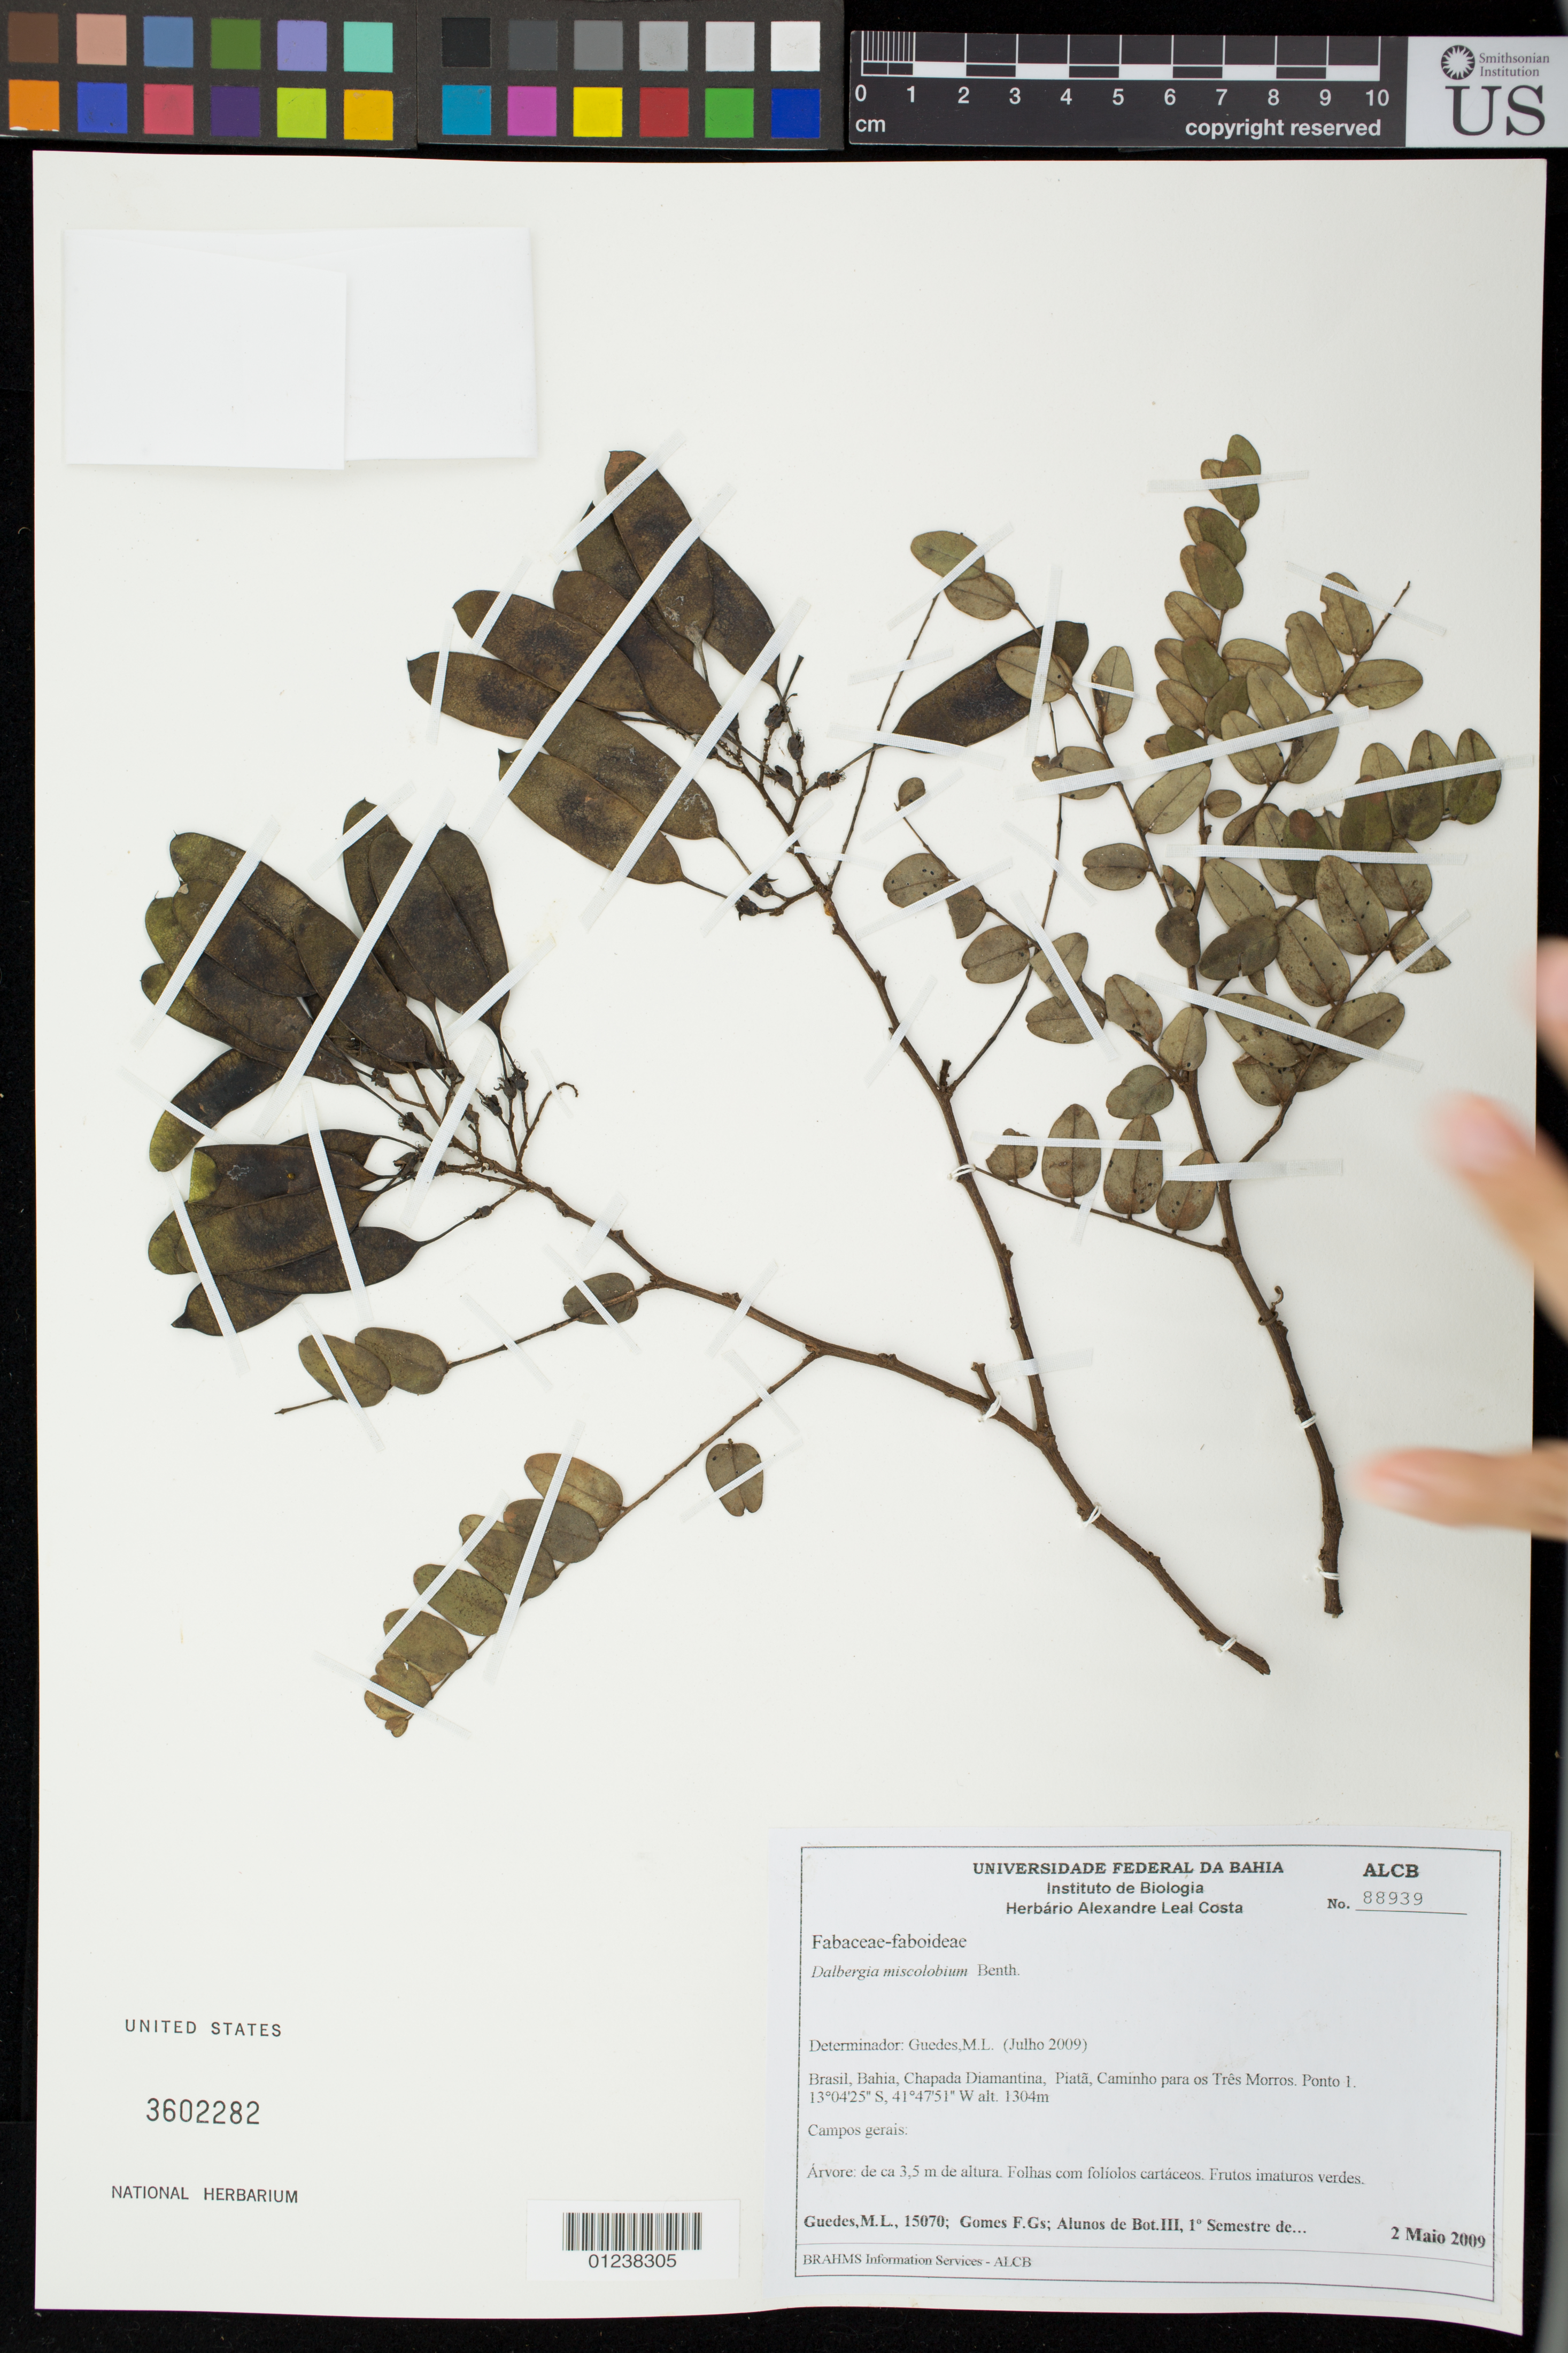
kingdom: Plantae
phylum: Tracheophyta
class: Magnoliopsida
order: Fabales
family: Fabaceae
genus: Dalbergia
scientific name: Dalbergia miscolobium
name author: Benth.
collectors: M. L. Guedes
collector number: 15070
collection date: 2009-05-02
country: Brazil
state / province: Bahia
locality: Chapada Diamantina, Piata, Caminho para os Tres Morros. Ponto 1.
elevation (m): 1304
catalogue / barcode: US 3602282